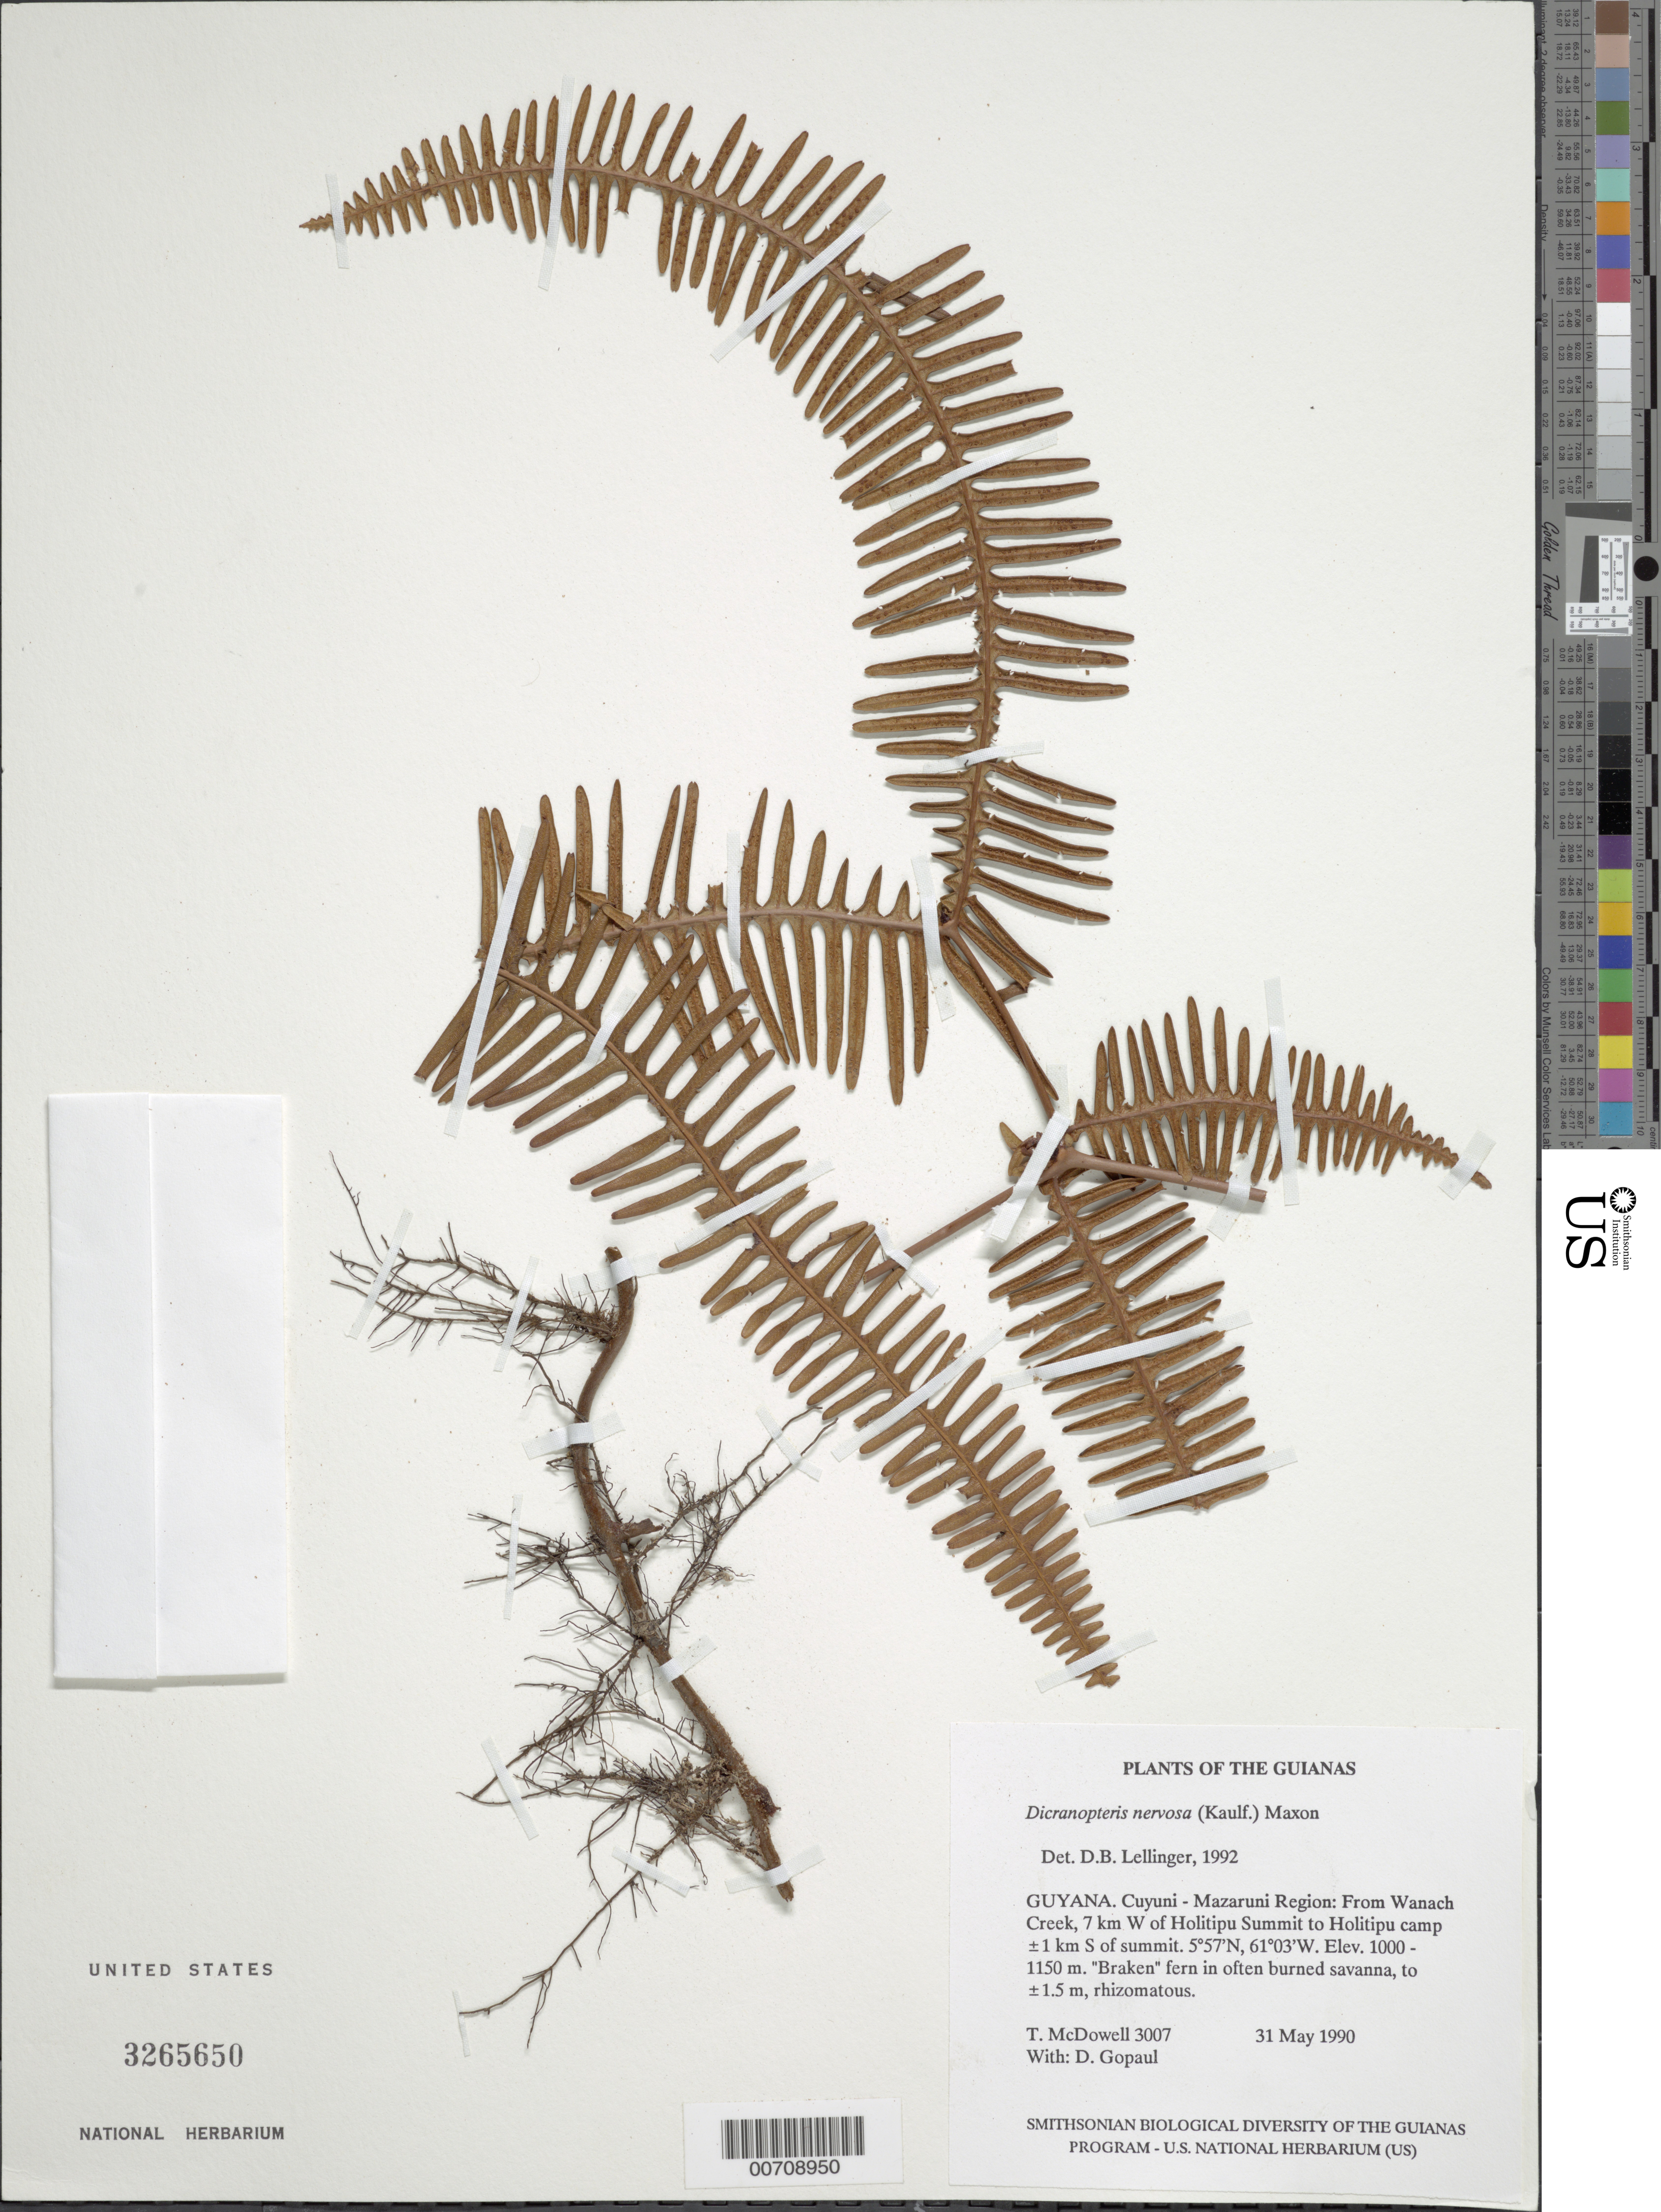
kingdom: Plantae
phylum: Tracheophyta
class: Polypodiopsida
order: Gleicheniales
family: Gleicheniaceae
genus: Dicranopteris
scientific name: Dicranopteris nervosa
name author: (Kaulf.) Maxon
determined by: Lellinger, David B., (BOT), Smithsonian Institution - National Museum of Natural History (UNITED STATES)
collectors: T. McDowell, D. Hughs & D. Gopaul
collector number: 3007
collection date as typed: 31 May 1990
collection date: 1990-05-31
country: Guyana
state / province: Cuyuni-Mazaruni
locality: From Wanach Creek, 7 km W of Holitipu Summit to Holitipu camp ±1 km S of summit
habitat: High savanna and forested ravines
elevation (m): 1000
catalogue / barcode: US 3265650